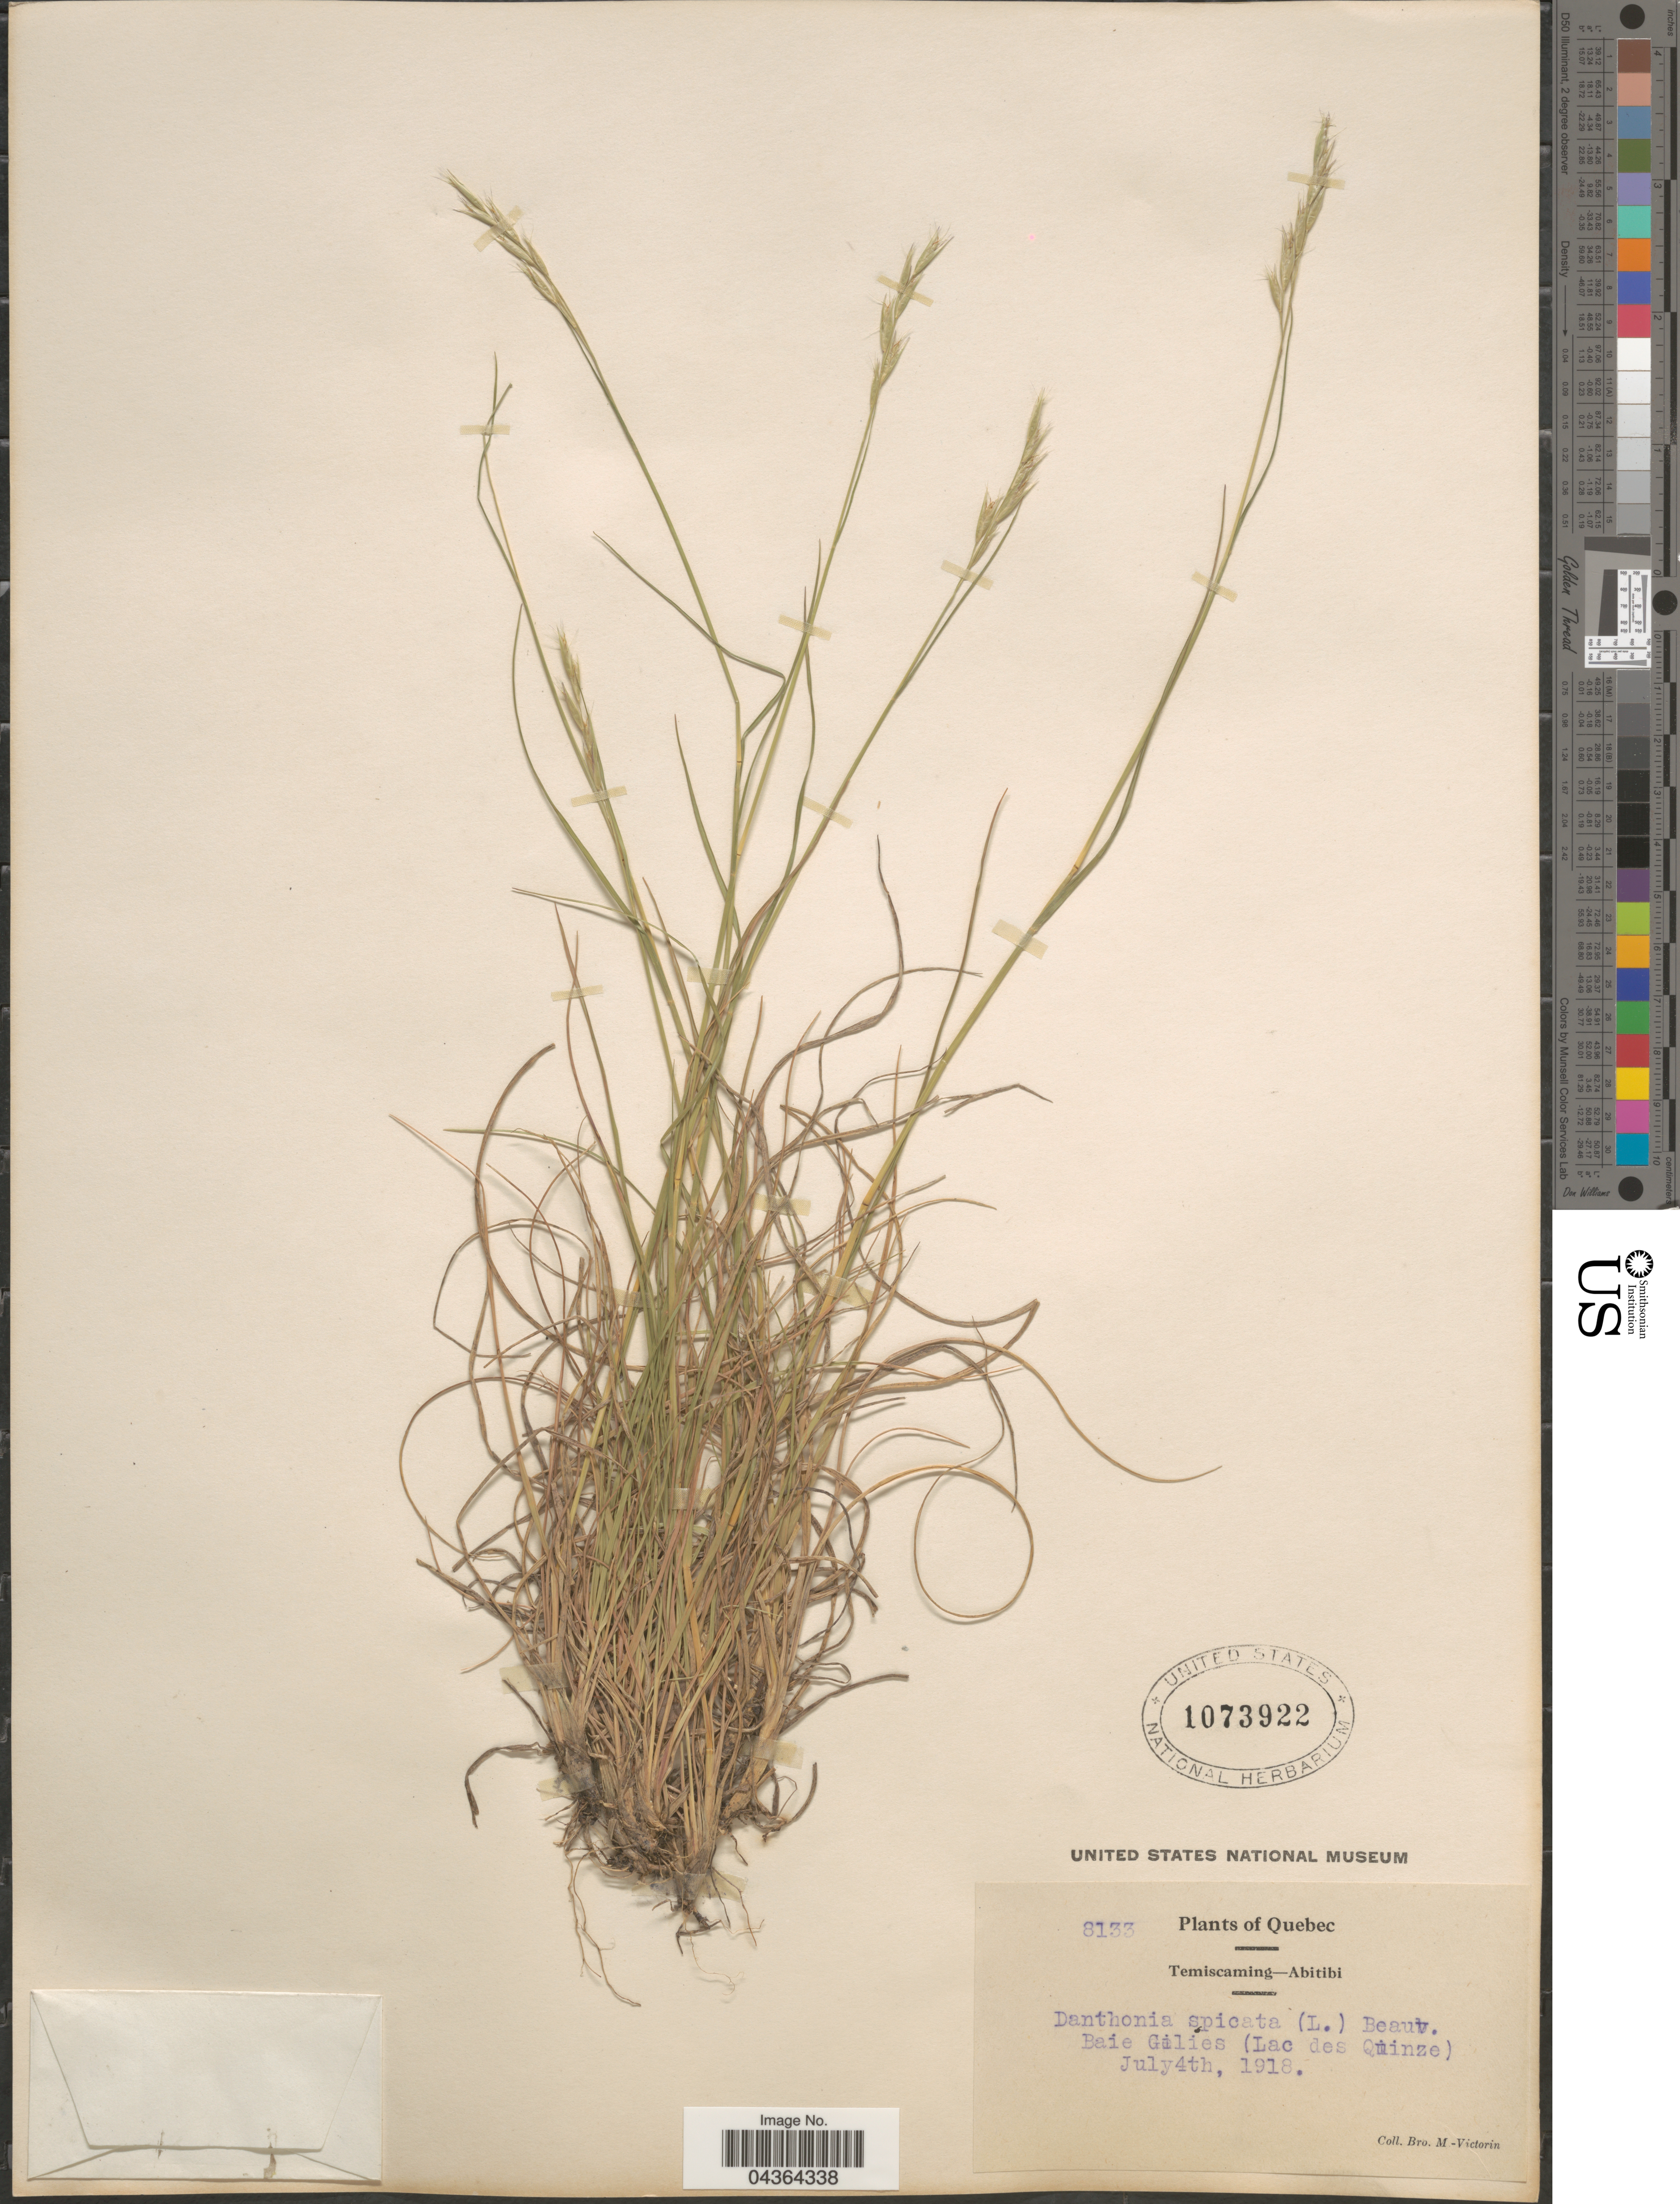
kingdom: Plantae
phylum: Tracheophyta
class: Liliopsida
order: Poales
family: Poaceae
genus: Danthonia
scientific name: Danthonia spicata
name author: (L.) P. Beauv. ex Roem. & Schult.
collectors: Fr. Marie-Victorin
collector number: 8133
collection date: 1918-07-04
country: Canada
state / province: Quebec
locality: Temiscaming-Abitibi. Baie Gilies (Lac des Quinze).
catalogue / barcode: US 1073922